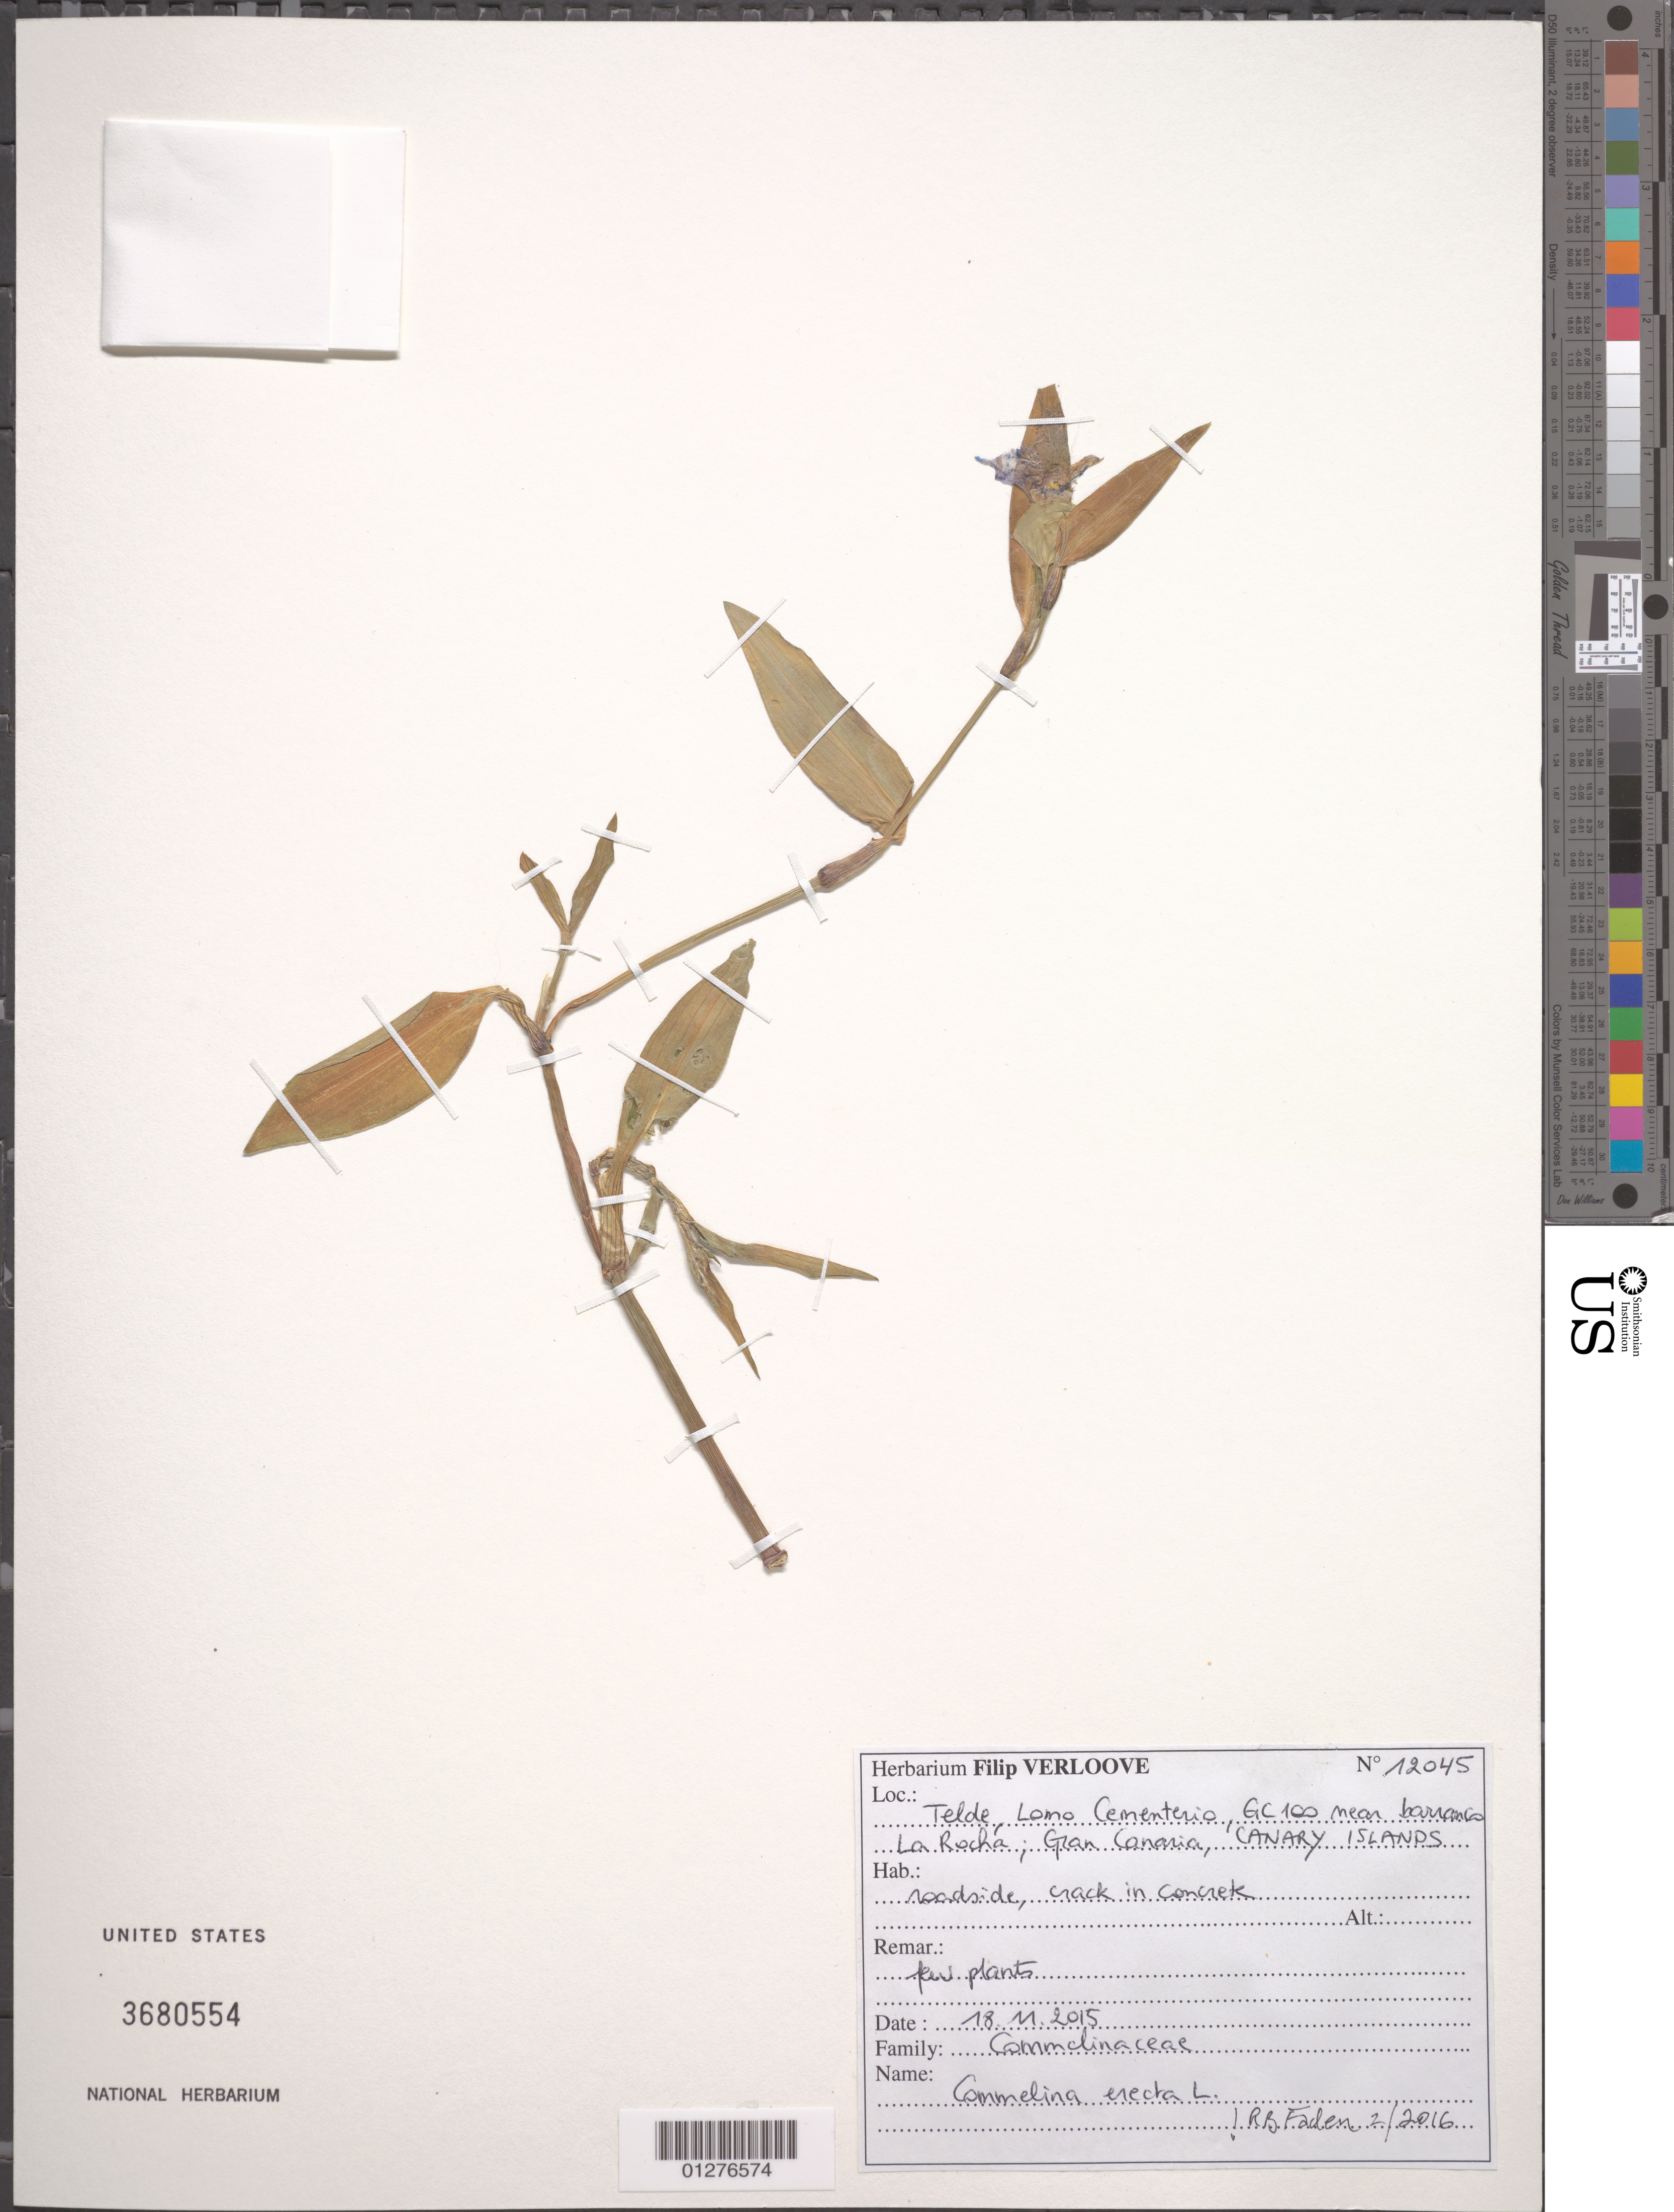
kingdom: Plantae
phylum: Tracheophyta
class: Liliopsida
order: Commelinales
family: Commelinaceae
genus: Commelina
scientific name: Commelina erecta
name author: L.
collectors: F. Verloove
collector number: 12045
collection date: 2015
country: Spain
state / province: Canarias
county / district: Las Palmas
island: Gran Canaria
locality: Telde, Lomo Cenenterio, GC 100 near barranis LaRocha, Gran Canaria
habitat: roadside, crack in concrete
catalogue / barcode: US 3680554